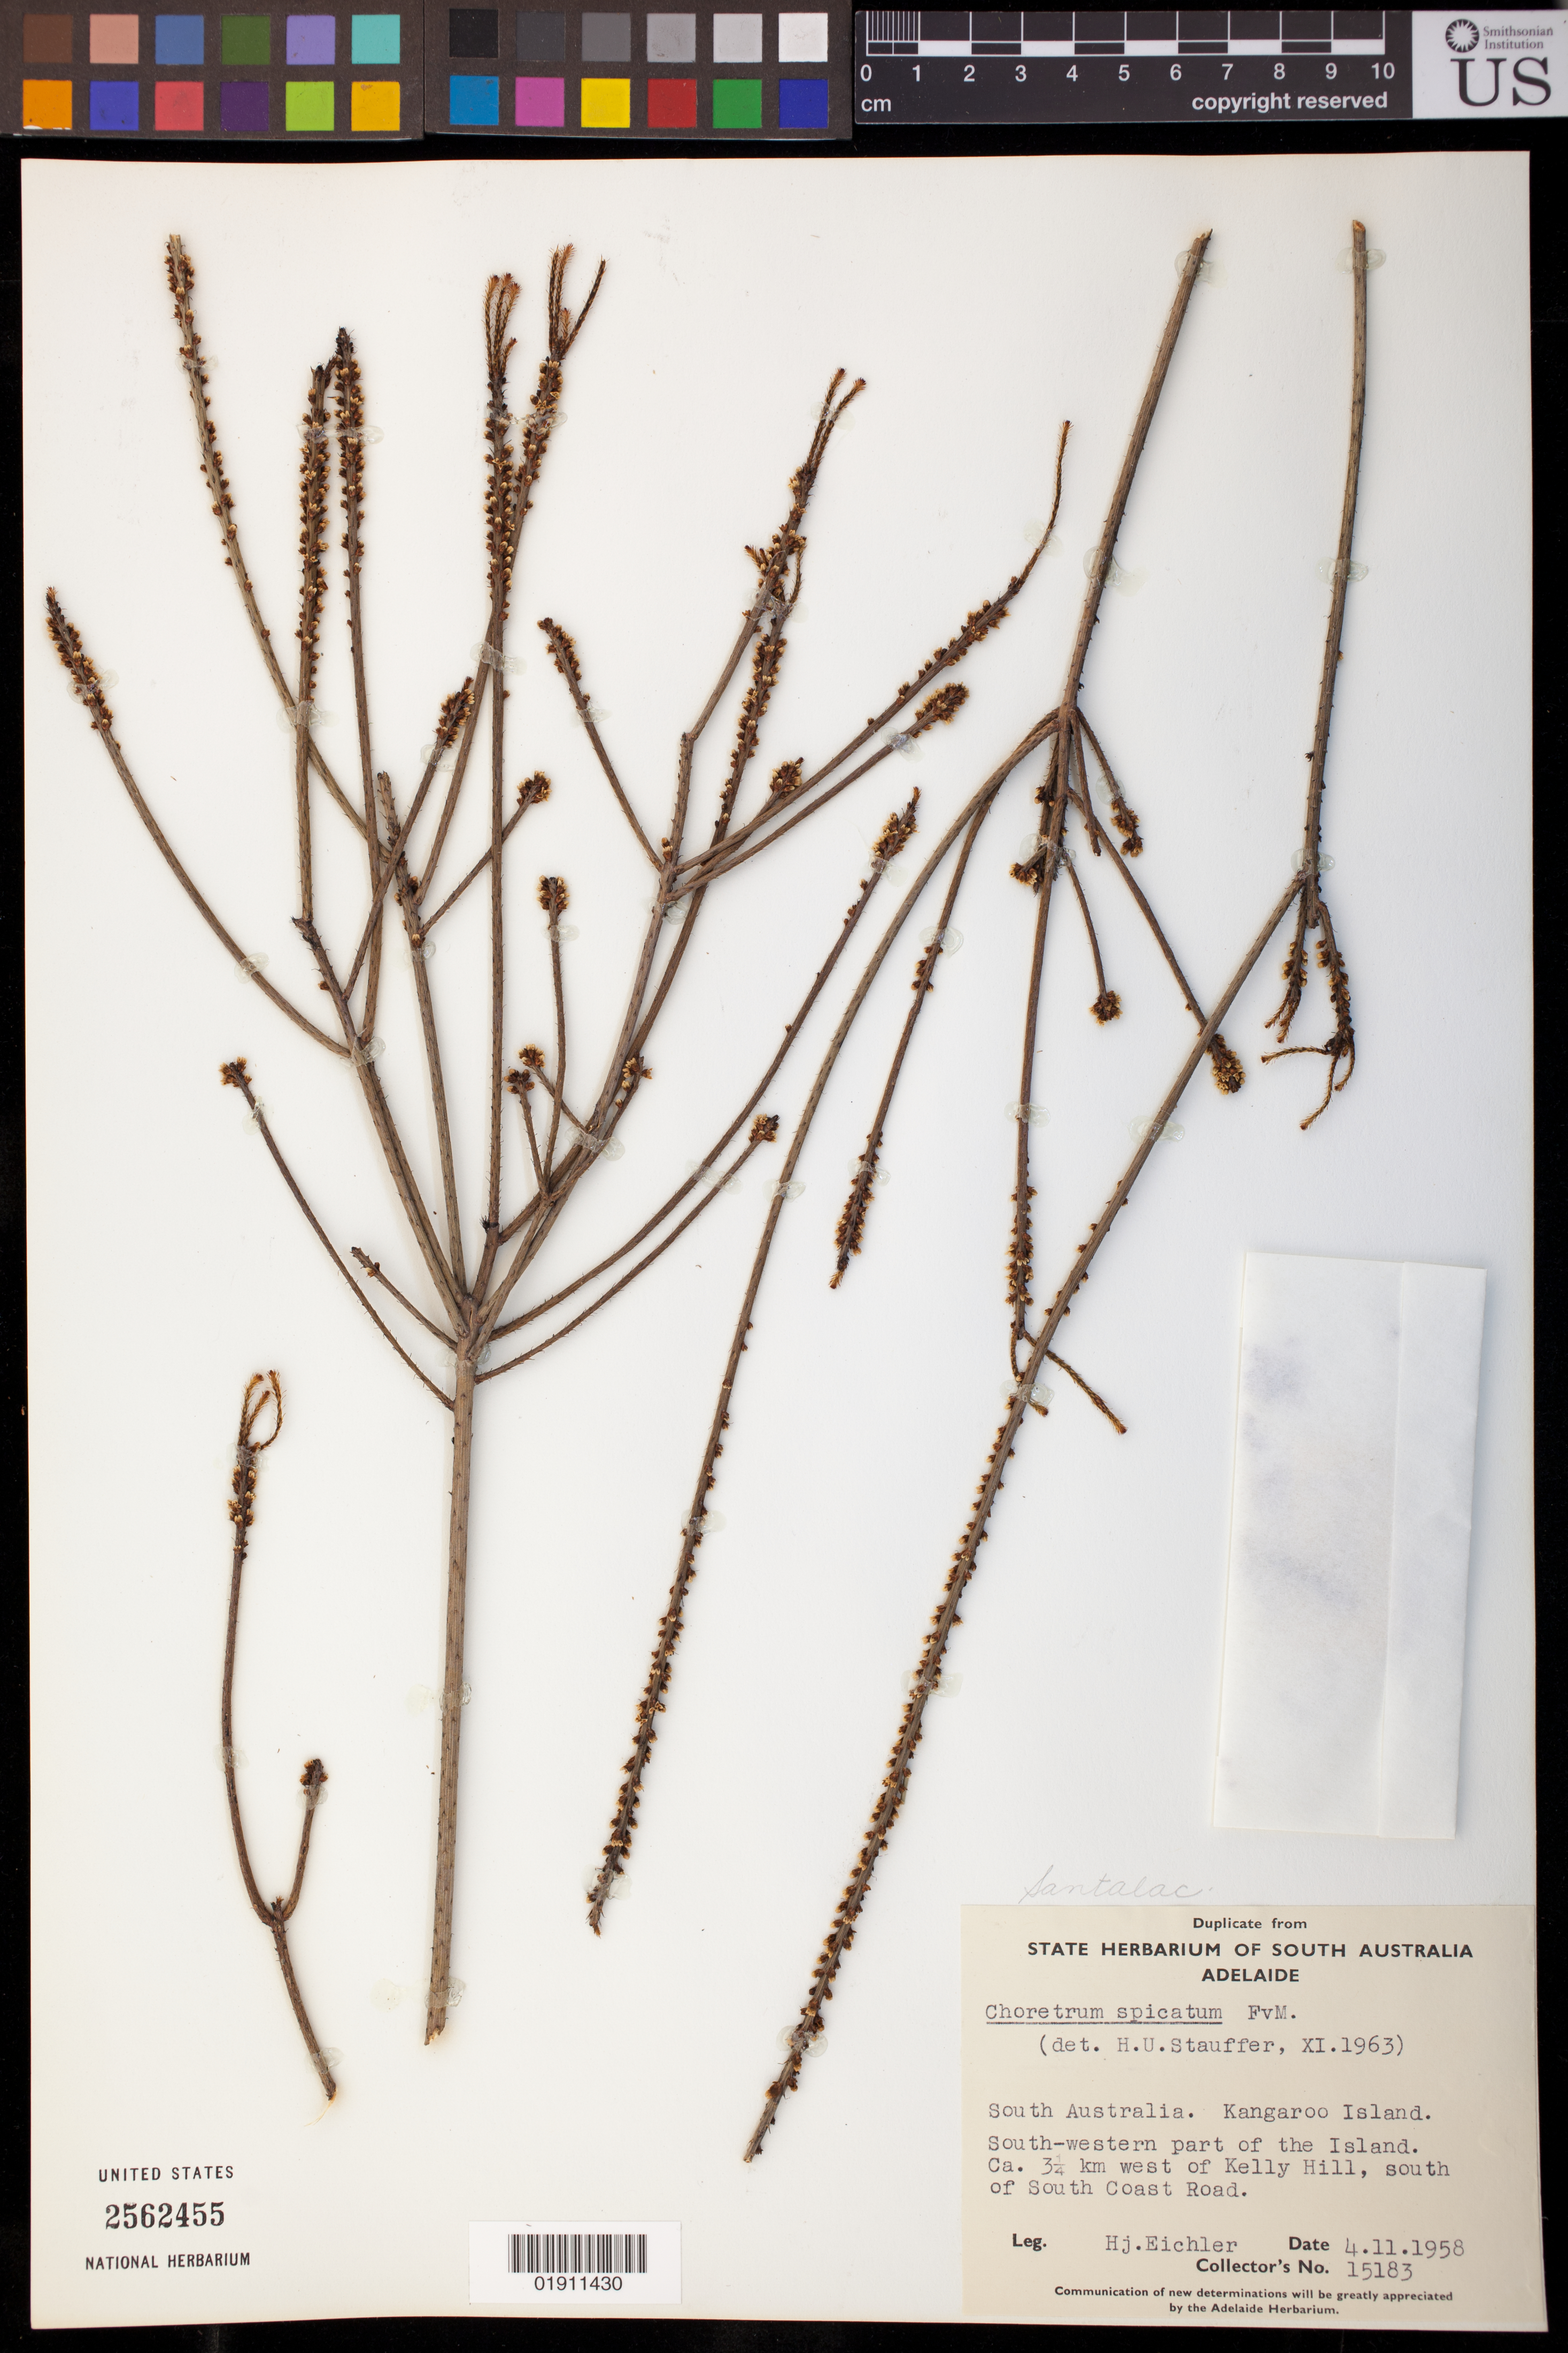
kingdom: Plantae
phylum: Tracheophyta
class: Magnoliopsida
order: Santalales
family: Amphorogynaceae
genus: Choretrum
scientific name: Choretrum spicatum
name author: F. Muell.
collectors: H. Eichler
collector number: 15183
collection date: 1958-11-04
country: Australia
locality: Kangaroo Island. South-western part of the Island. Ca. 3.25 km west of Kelly Hill, south of South Coast Road.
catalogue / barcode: US 2562455